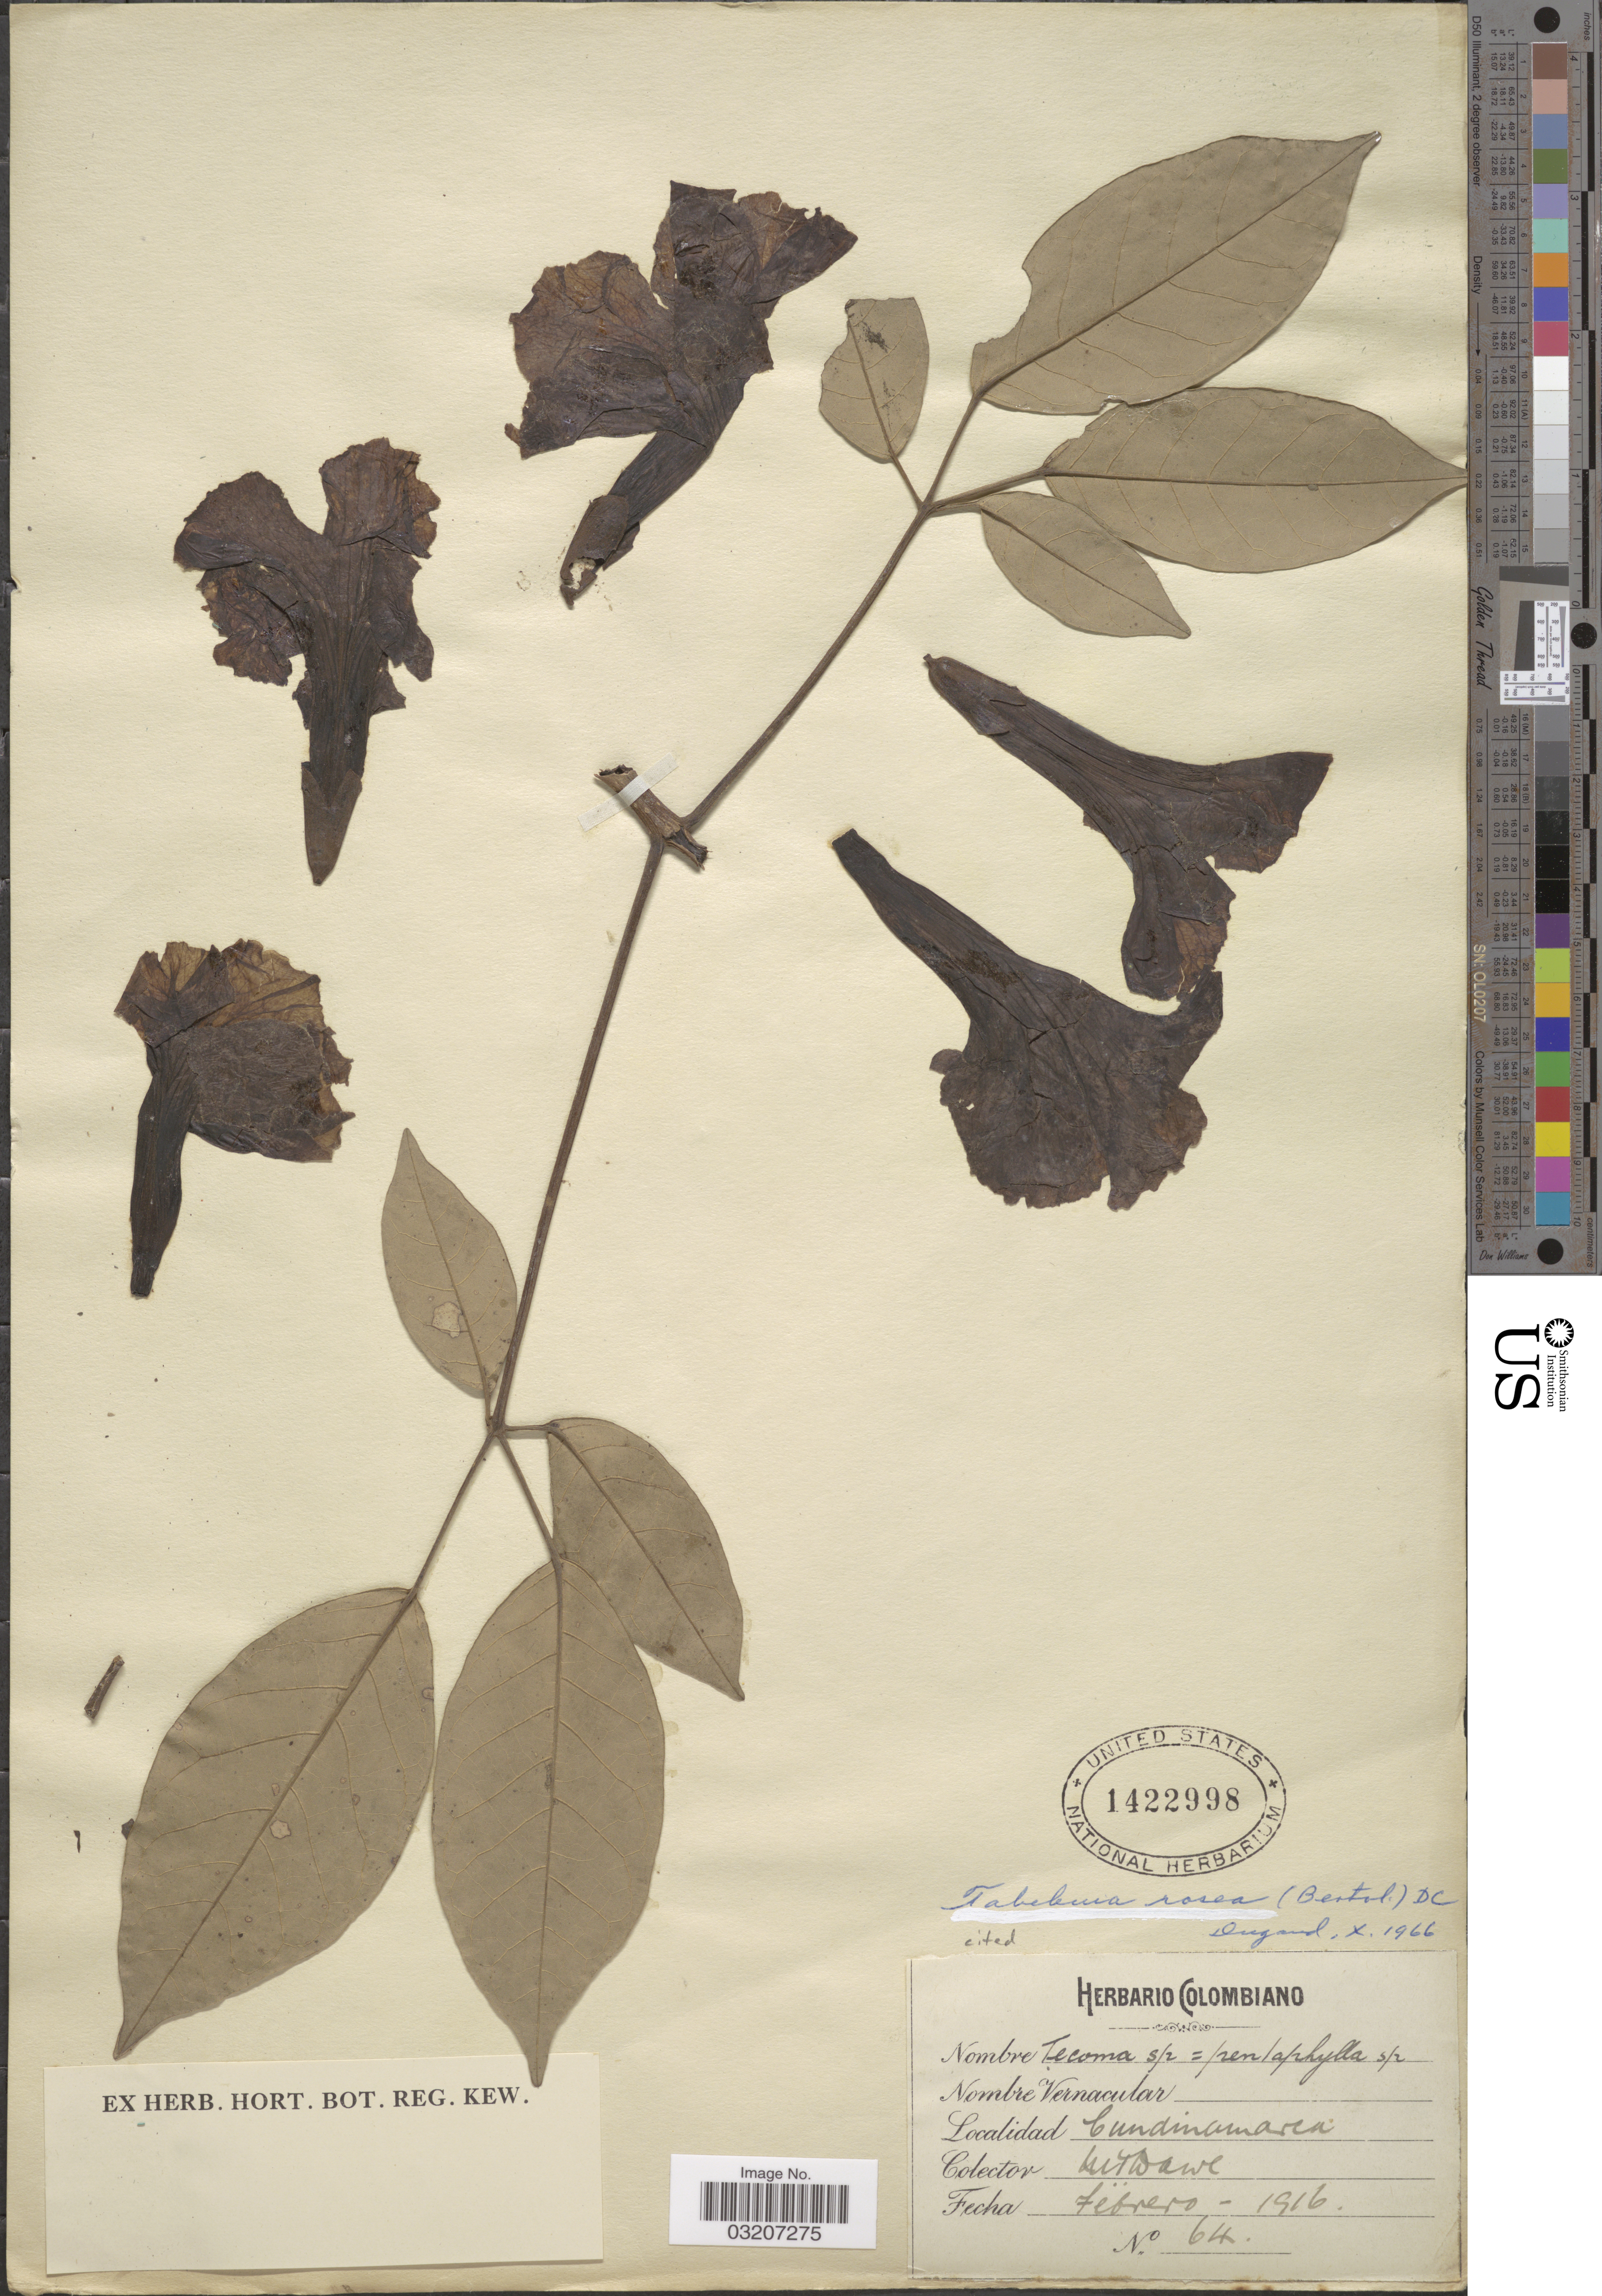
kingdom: Plantae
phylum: Tracheophyta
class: Magnoliopsida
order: Lamiales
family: Bignoniaceae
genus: Tabebuia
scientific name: Tabebuia rosea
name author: (Bertol.) DC.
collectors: M. T. Dawe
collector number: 64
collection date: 1916-02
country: Colombia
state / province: Cundinamarca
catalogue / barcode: US 1422998